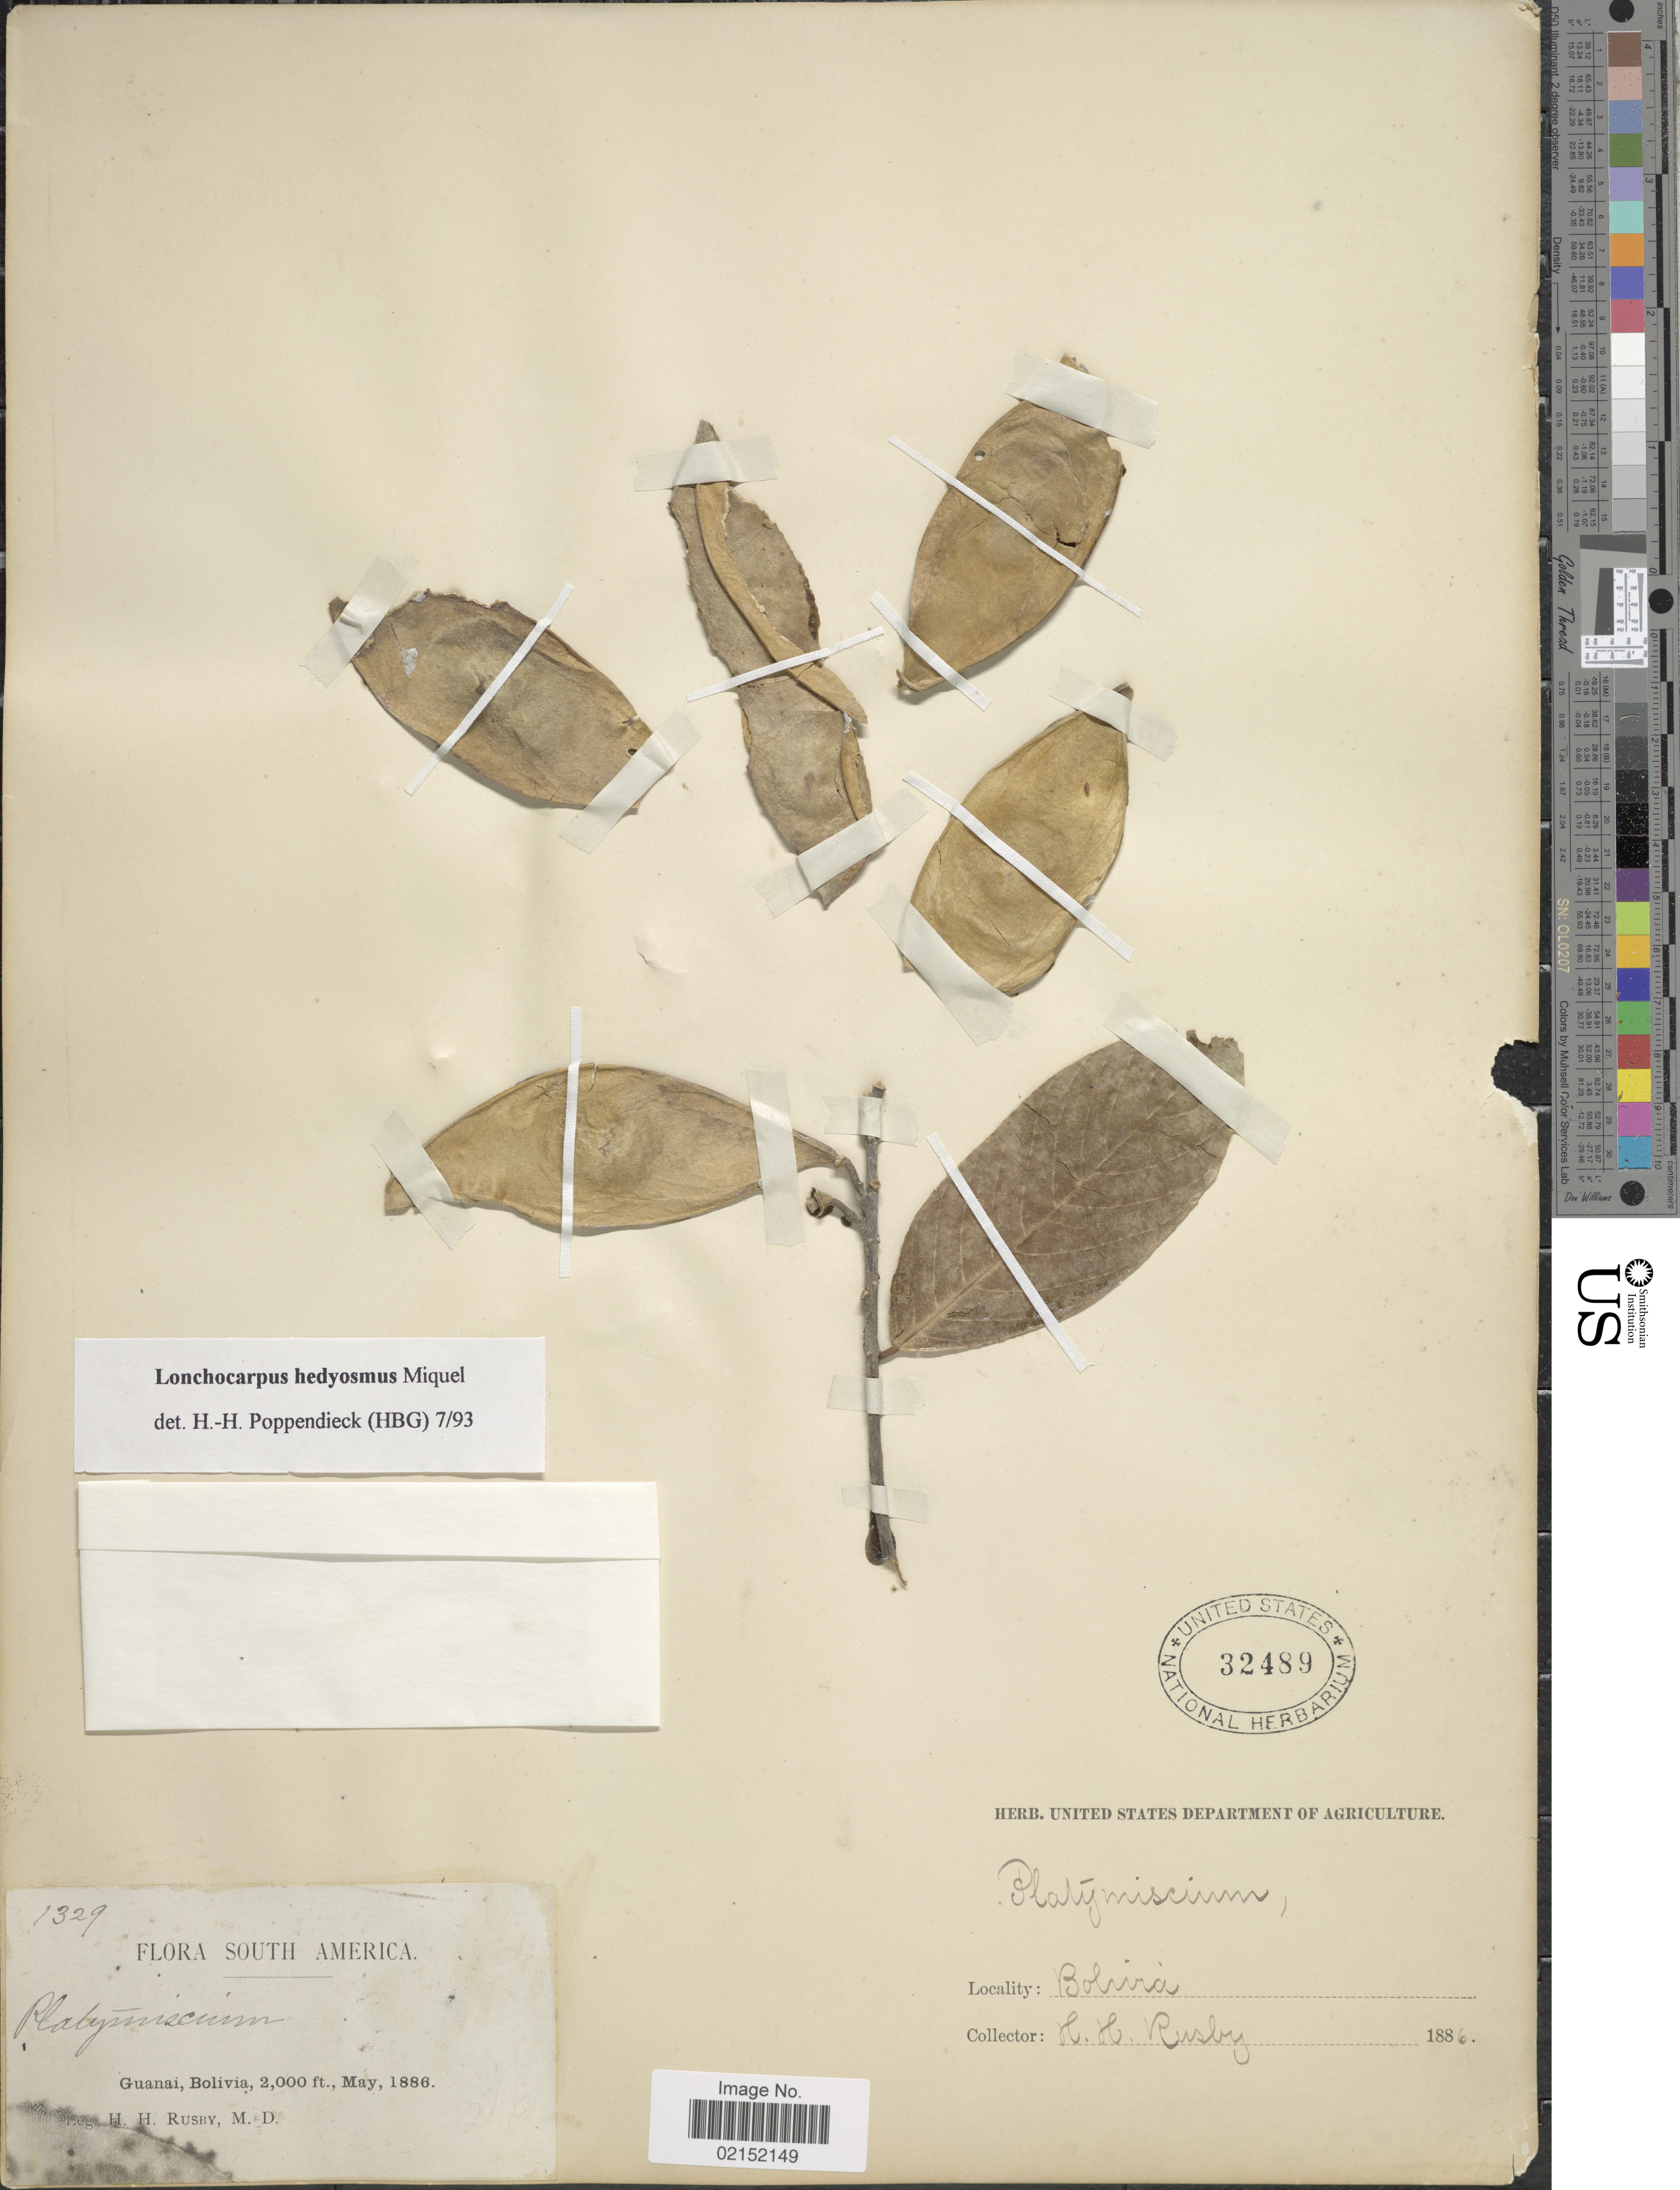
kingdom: Plantae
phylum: Tracheophyta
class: Magnoliopsida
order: Fabales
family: Fabaceae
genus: Lonchocarpus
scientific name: Lonchocarpus hedyosmus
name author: Miq.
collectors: H. H. Rusby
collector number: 1329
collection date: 1886-05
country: Bolivia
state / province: La Páz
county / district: Larecaja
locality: Guanay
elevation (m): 610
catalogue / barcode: US 32489